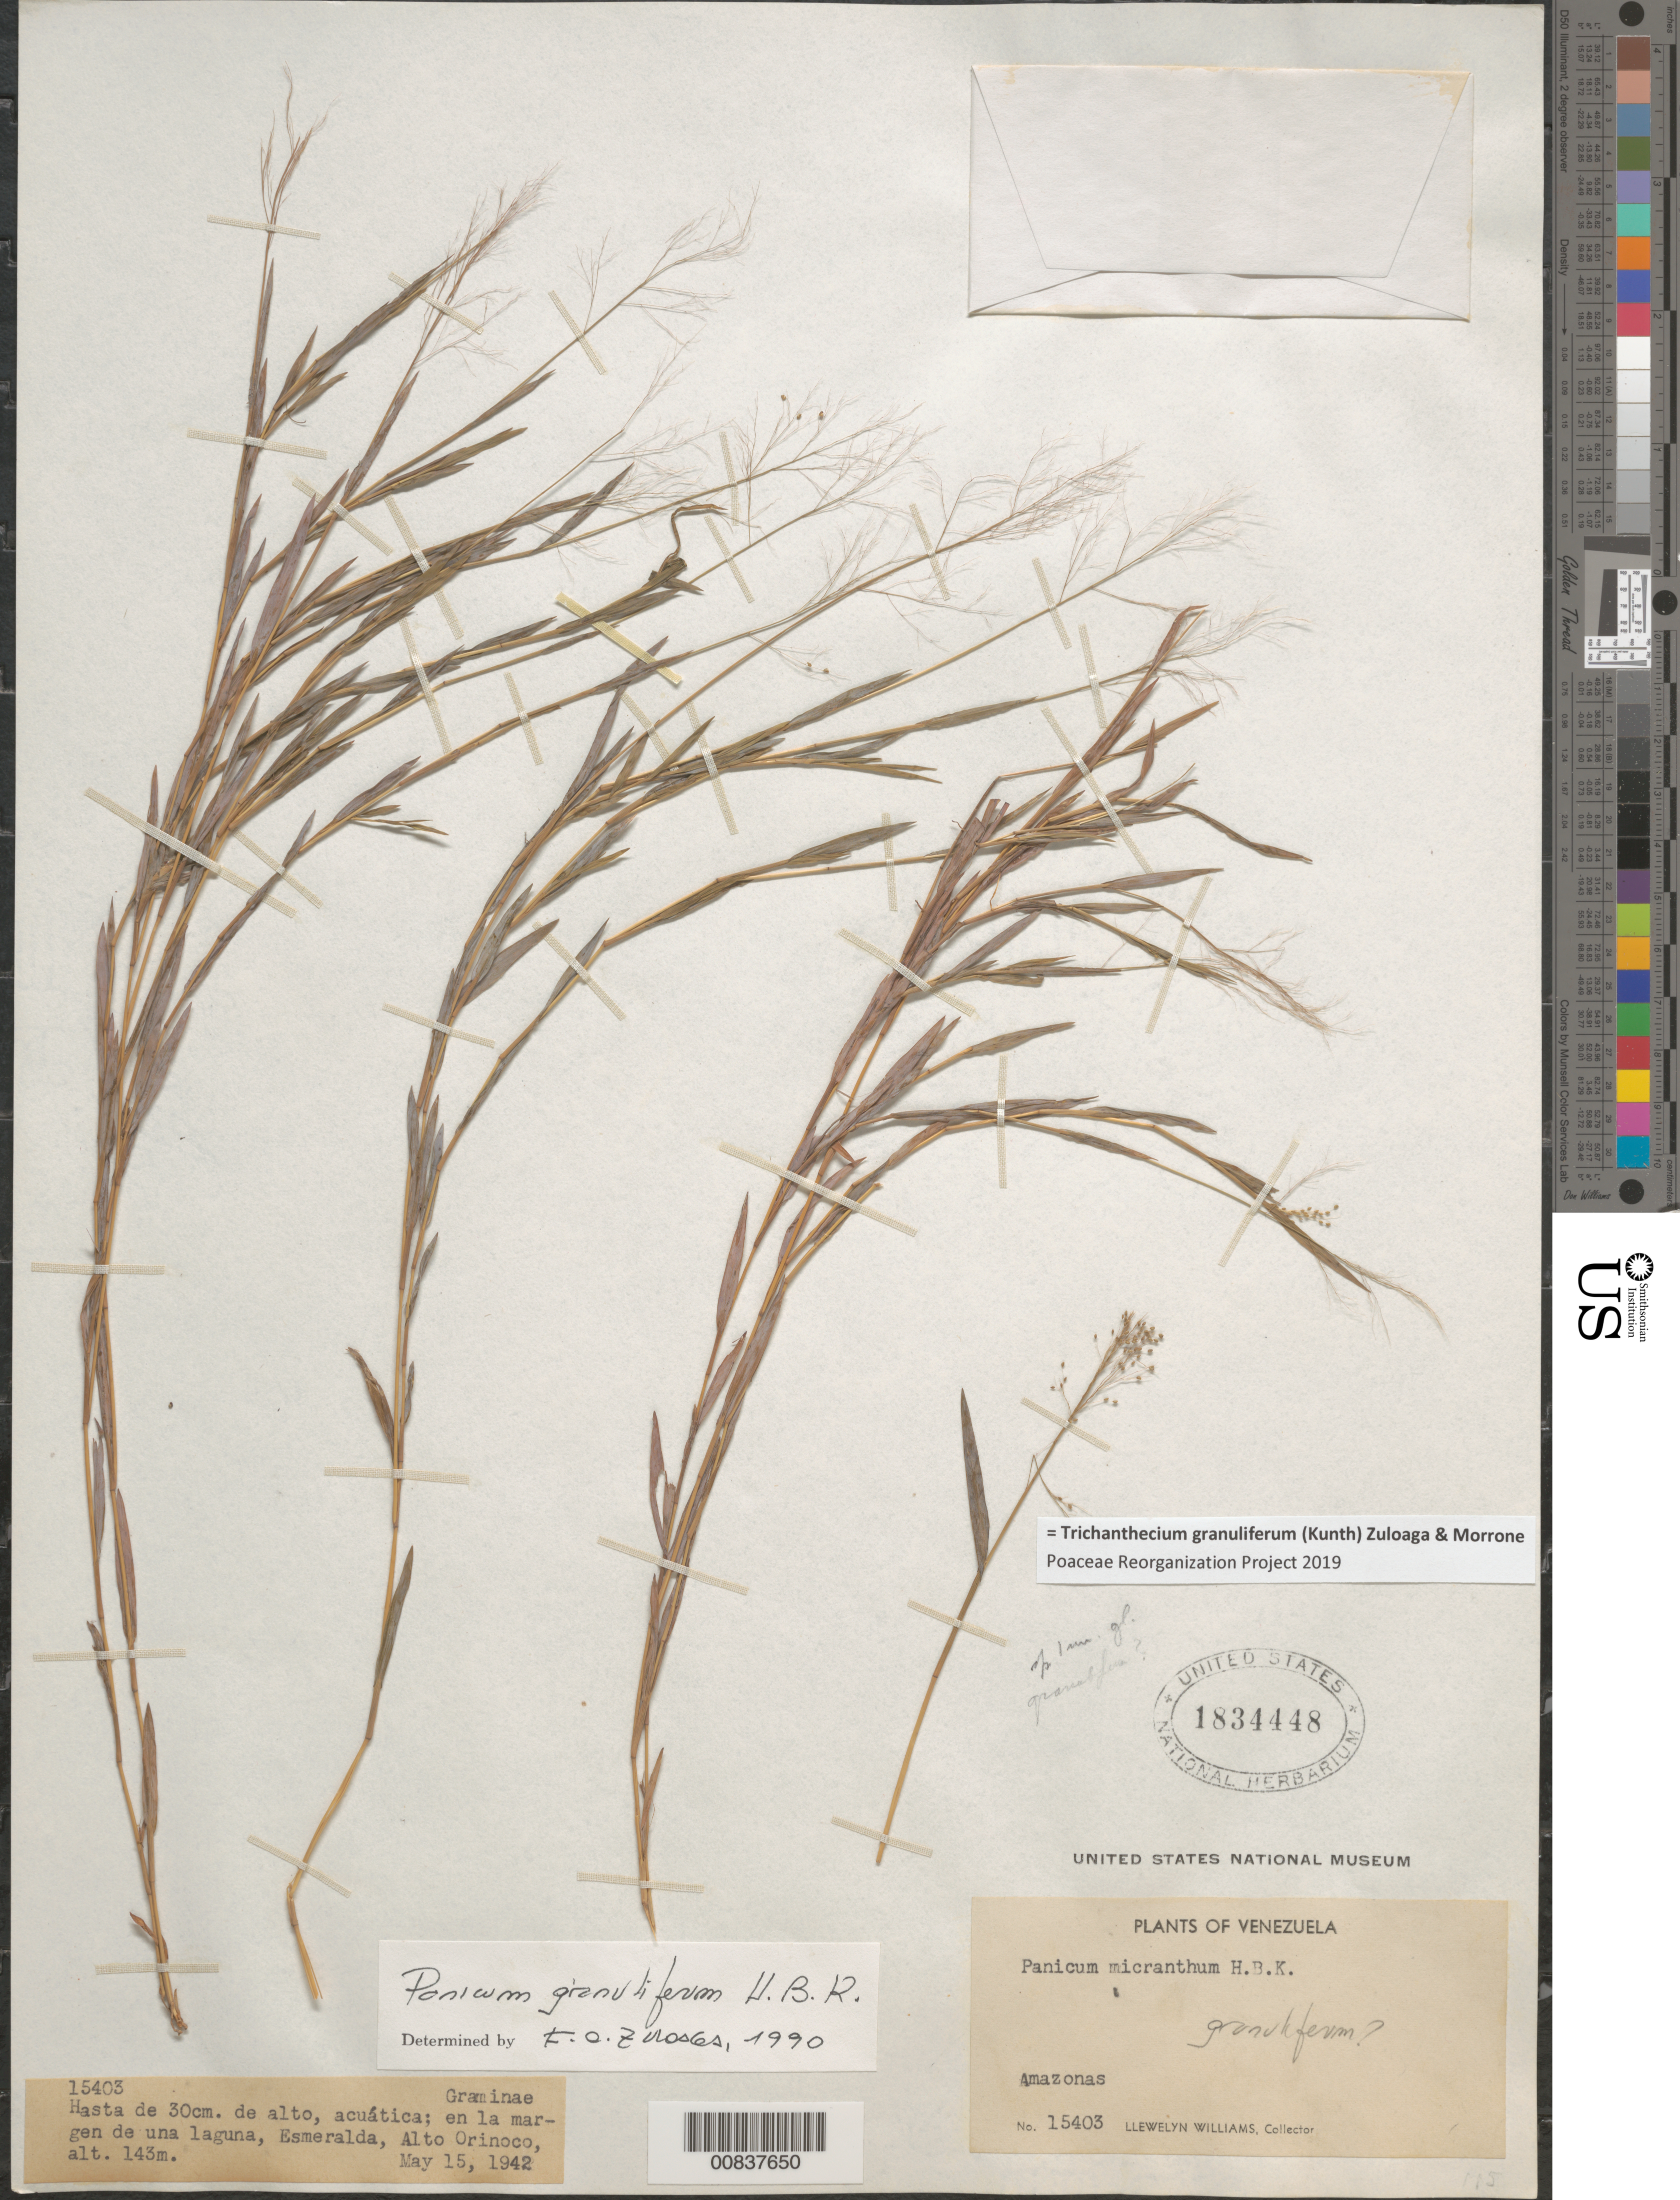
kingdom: Plantae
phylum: Tracheophyta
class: Liliopsida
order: Poales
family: Poaceae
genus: Trichanthecium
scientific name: Trichanthecium granuliferum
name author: (Kunth) Zuloaga & Morrone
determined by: Poaceae Reorganization Project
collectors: Ll. Williams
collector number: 15403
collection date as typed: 15-May-42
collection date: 1942-05-15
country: Venezuela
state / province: Amazonas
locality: Esmeralda, Alto Orinoco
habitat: Margen de laguna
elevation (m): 143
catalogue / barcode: US 1834448